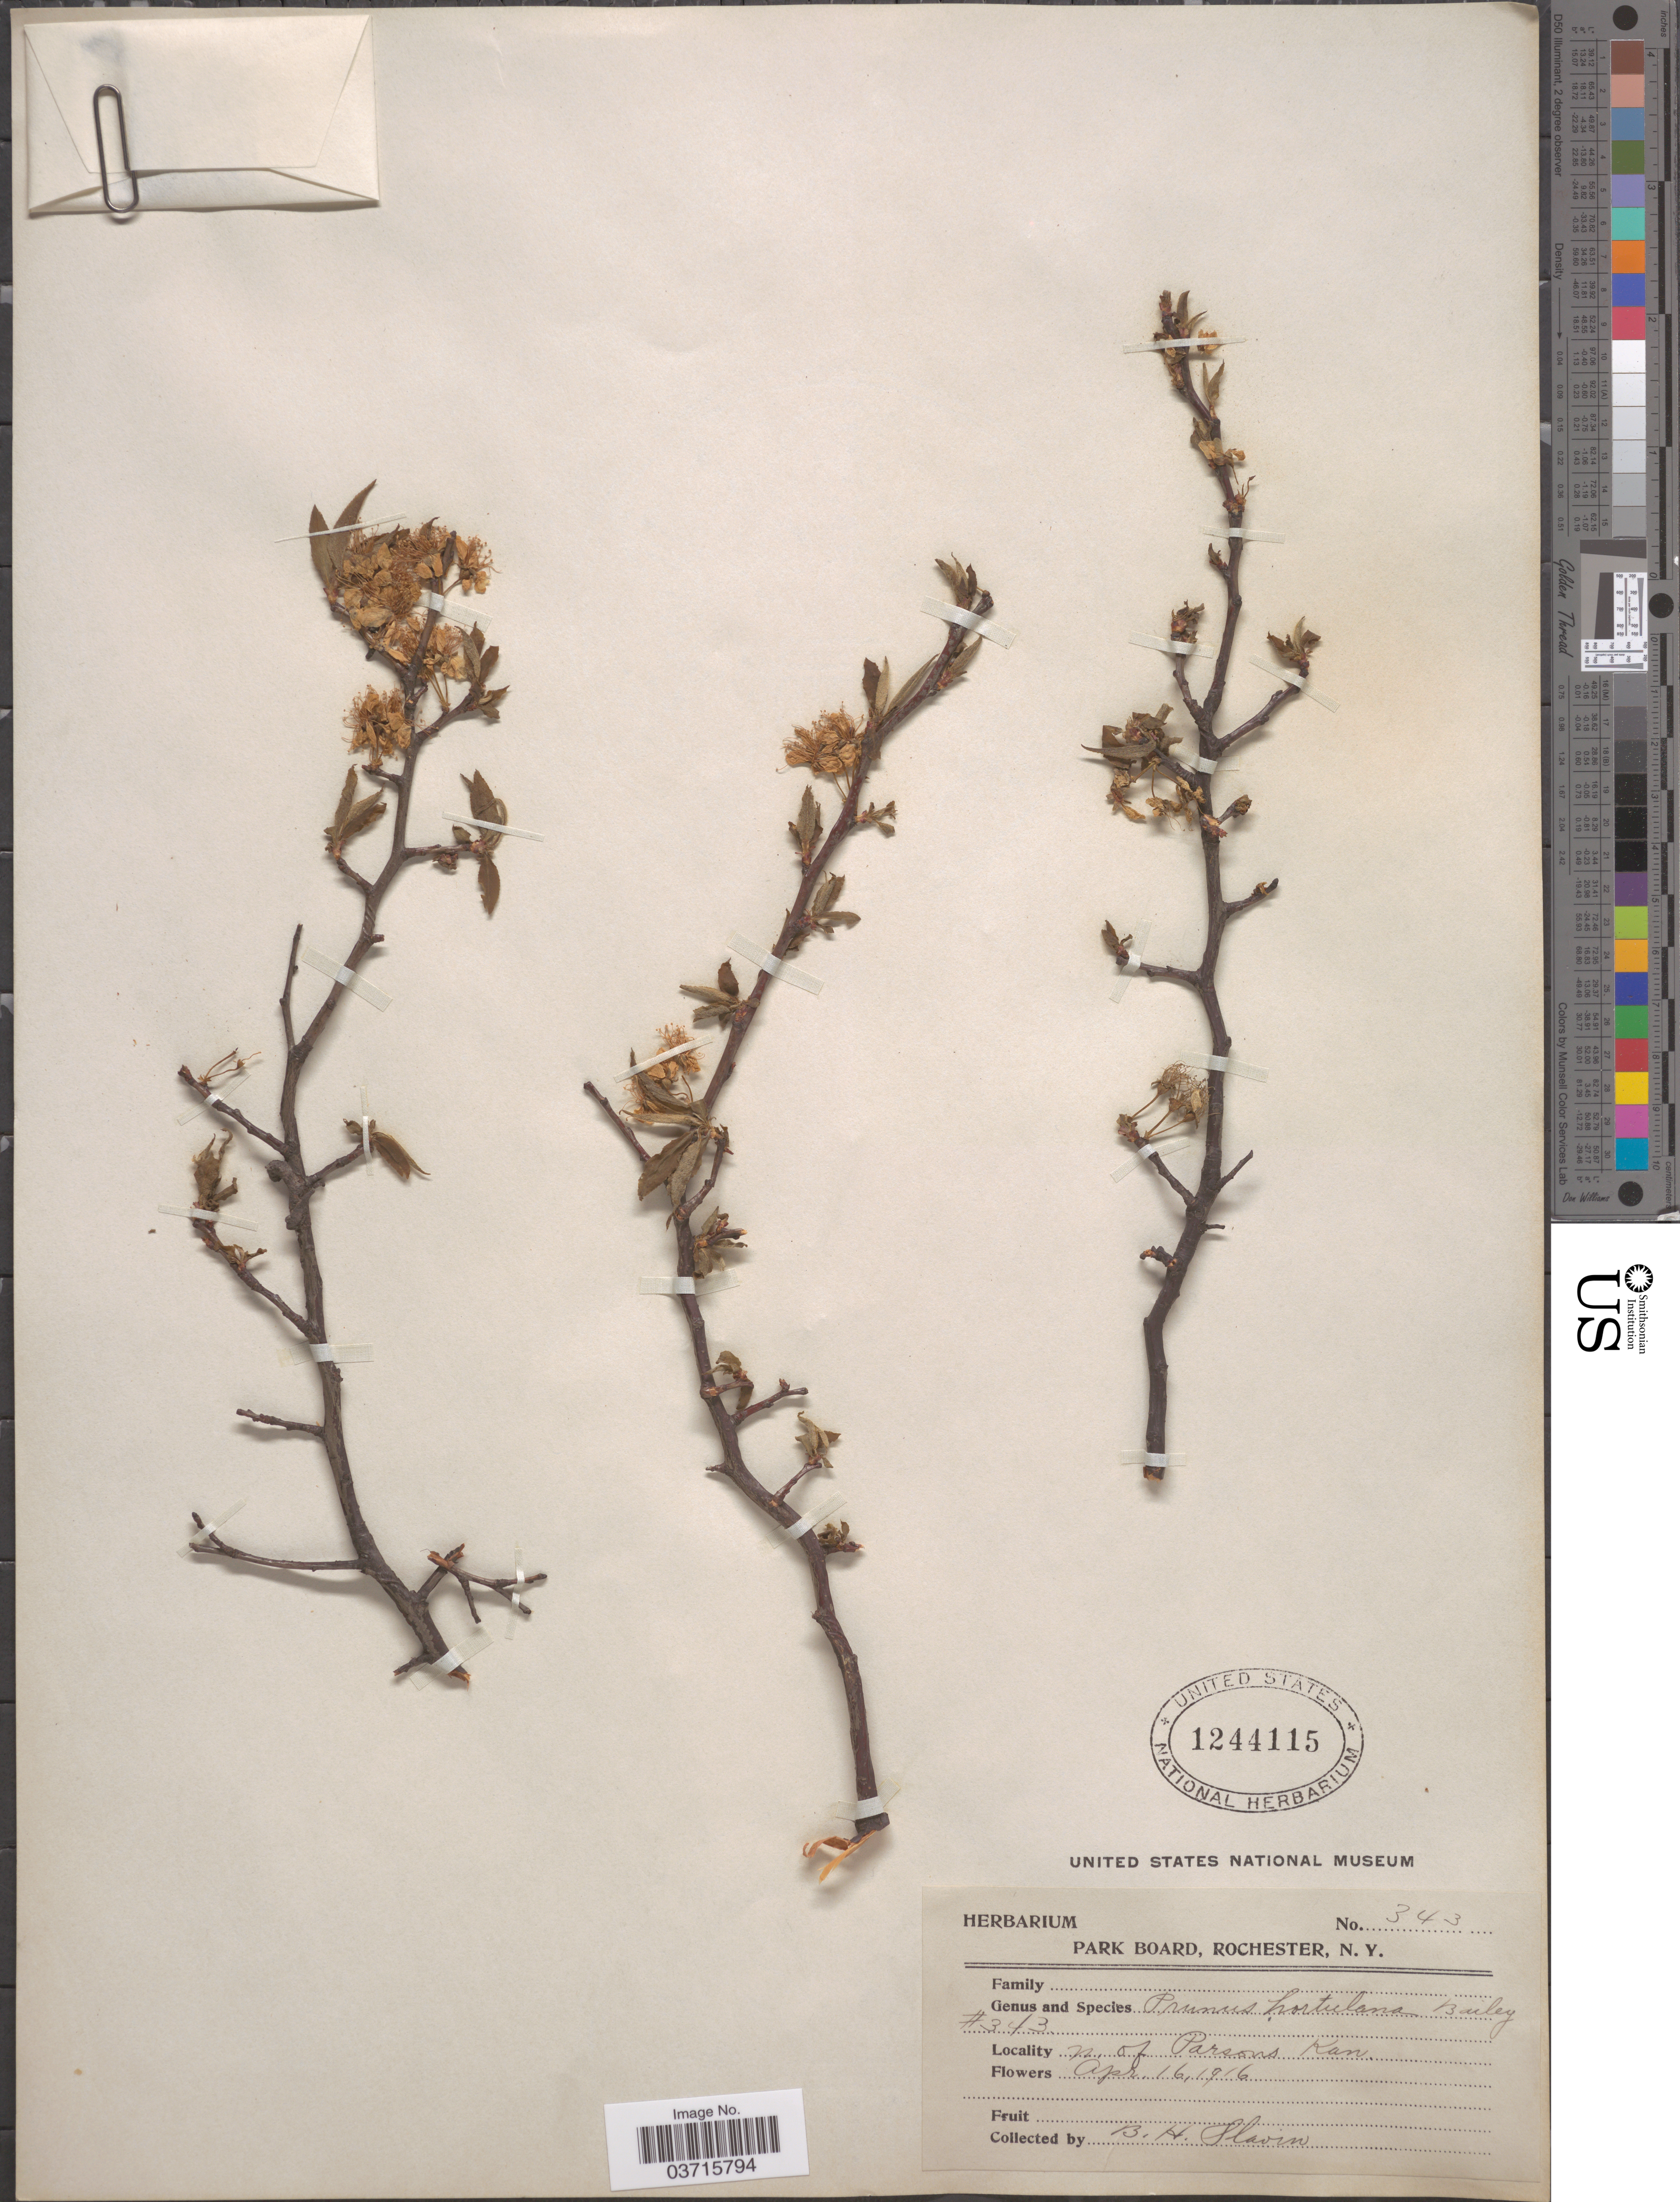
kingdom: Plantae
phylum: Tracheophyta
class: Magnoliopsida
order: Rosales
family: Rosaceae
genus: Prunus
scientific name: Prunus hortulana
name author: L.H. Bailey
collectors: B. Slavin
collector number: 343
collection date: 1916-04-16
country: United States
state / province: Kansas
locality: N. of Parsons.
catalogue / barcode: US 1244115